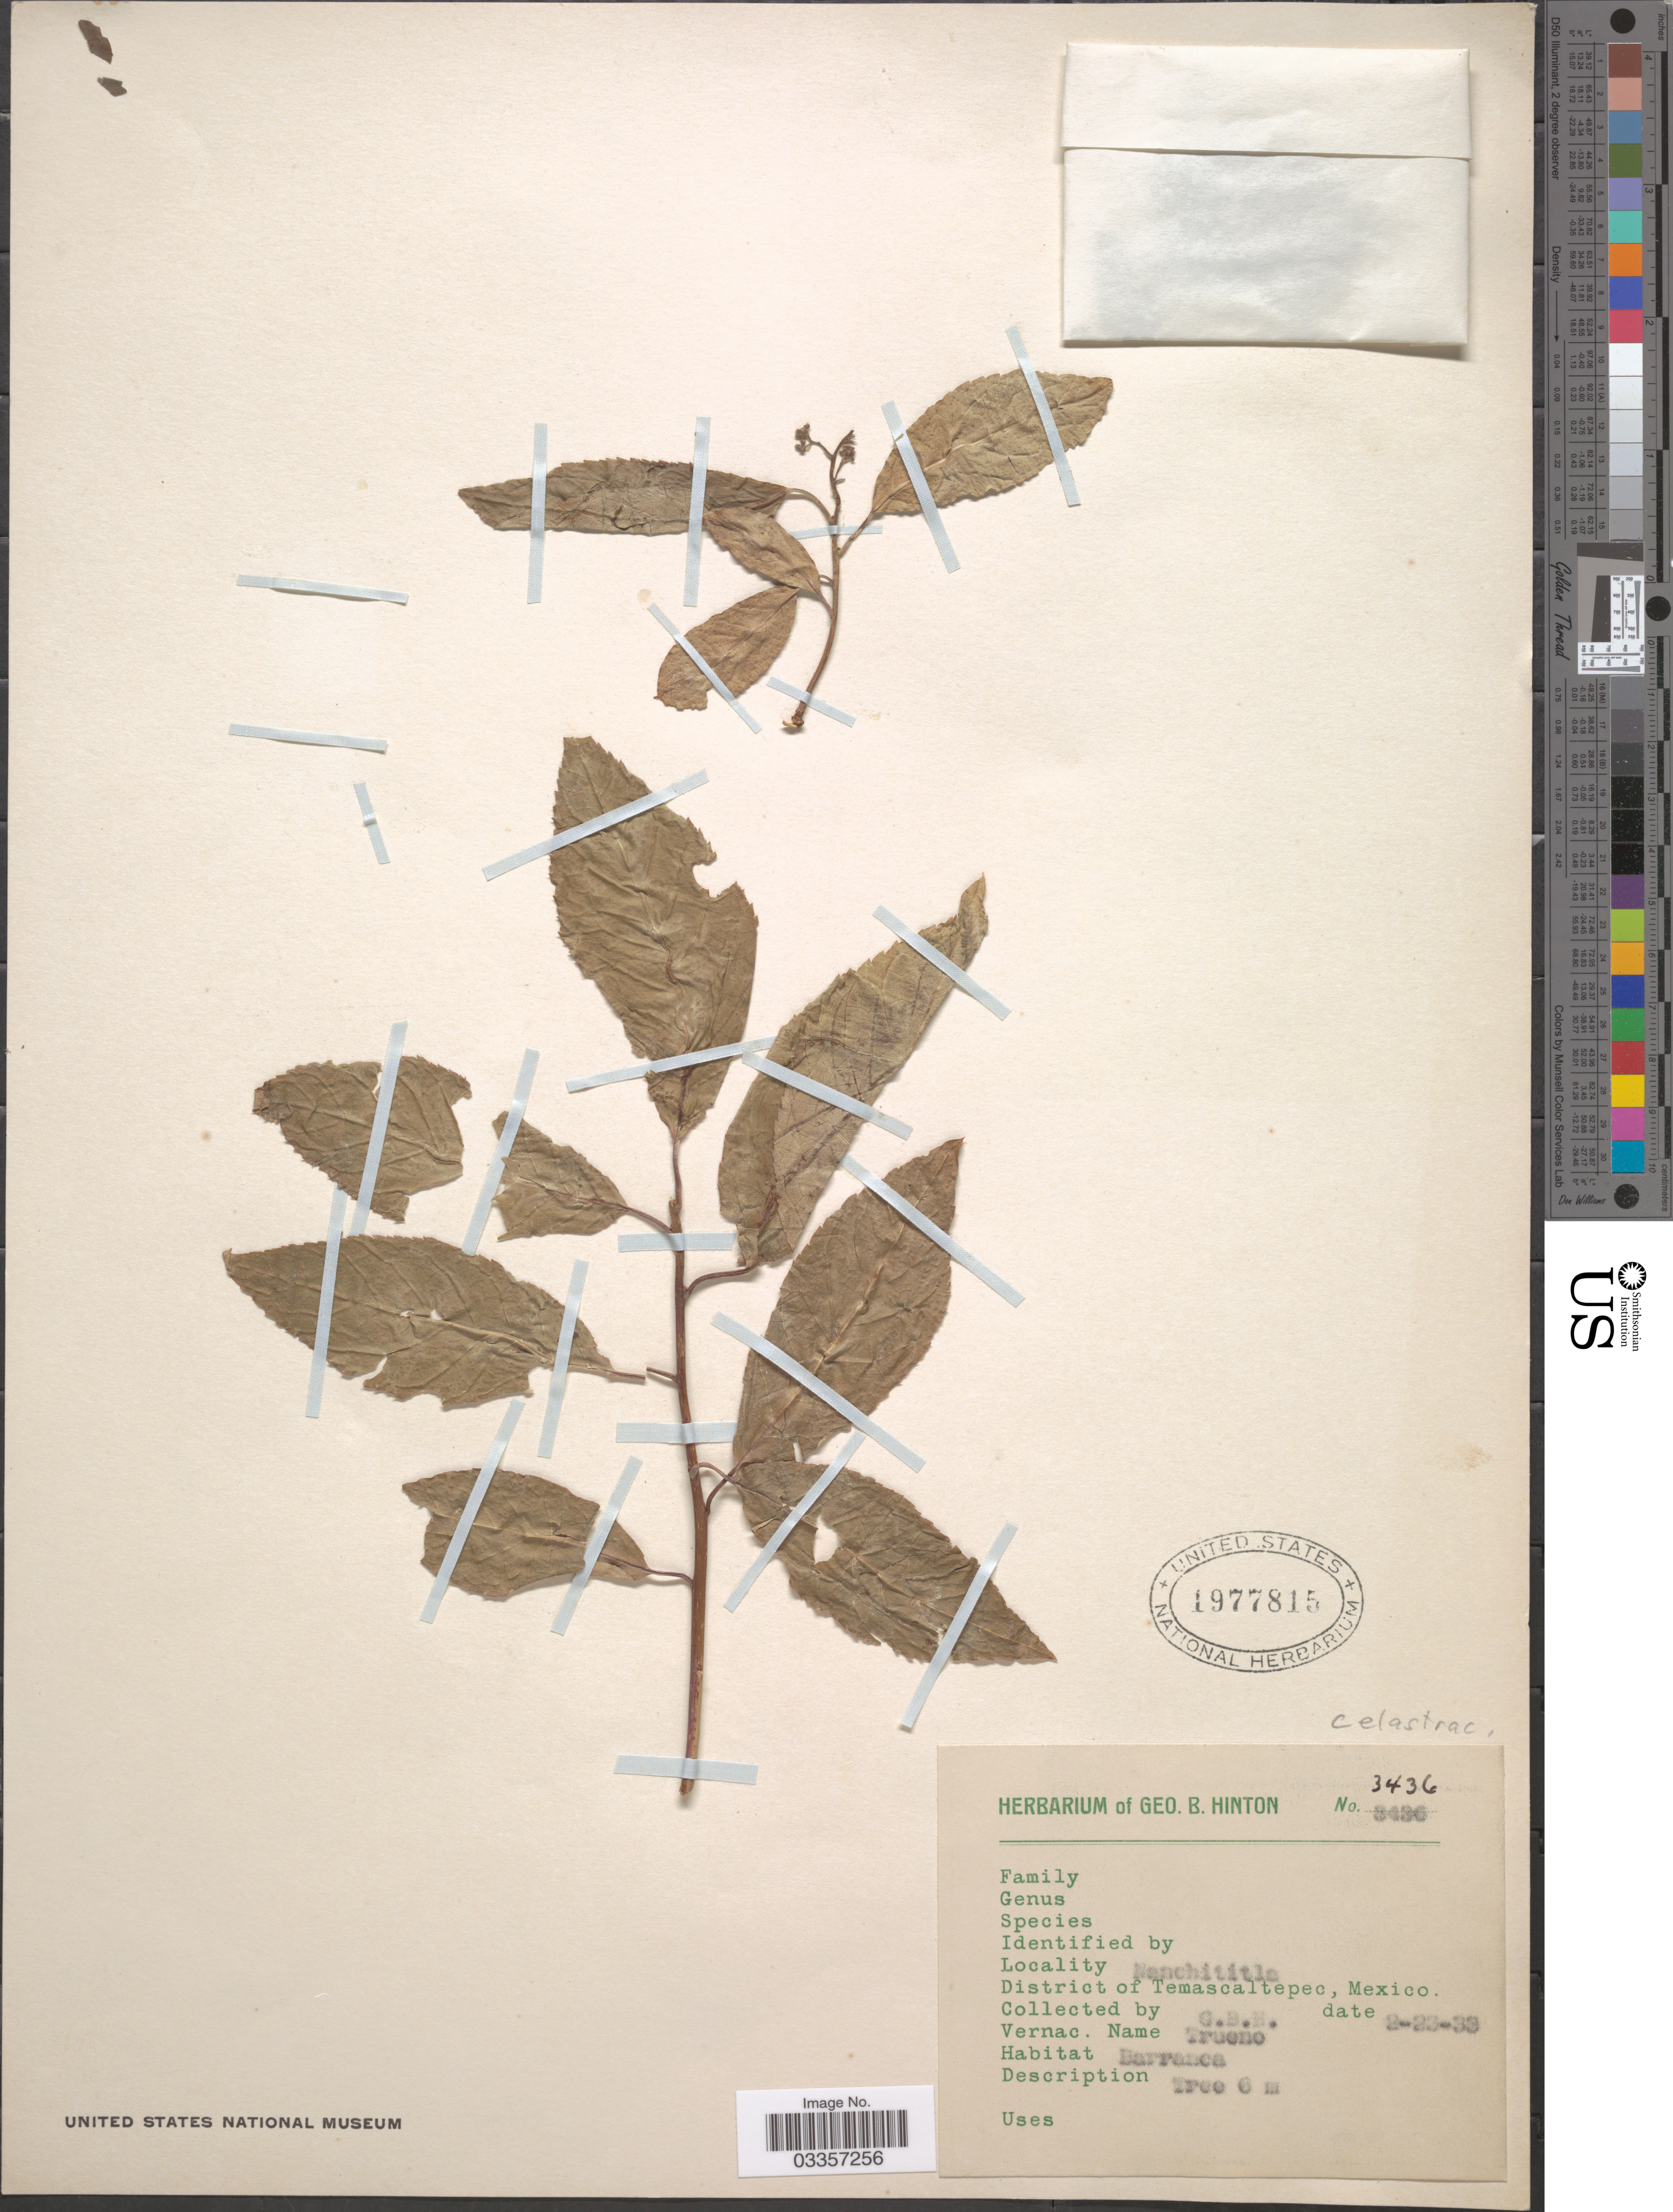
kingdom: Plantae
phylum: Tracheophyta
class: Magnoliopsida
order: Celastrales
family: Celastraceae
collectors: G. B. Hinton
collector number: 3436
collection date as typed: Transcribed d/m/y: 23/2/33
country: Mexico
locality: Nanchititla. District of Temascaltepec.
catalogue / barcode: US 1977815